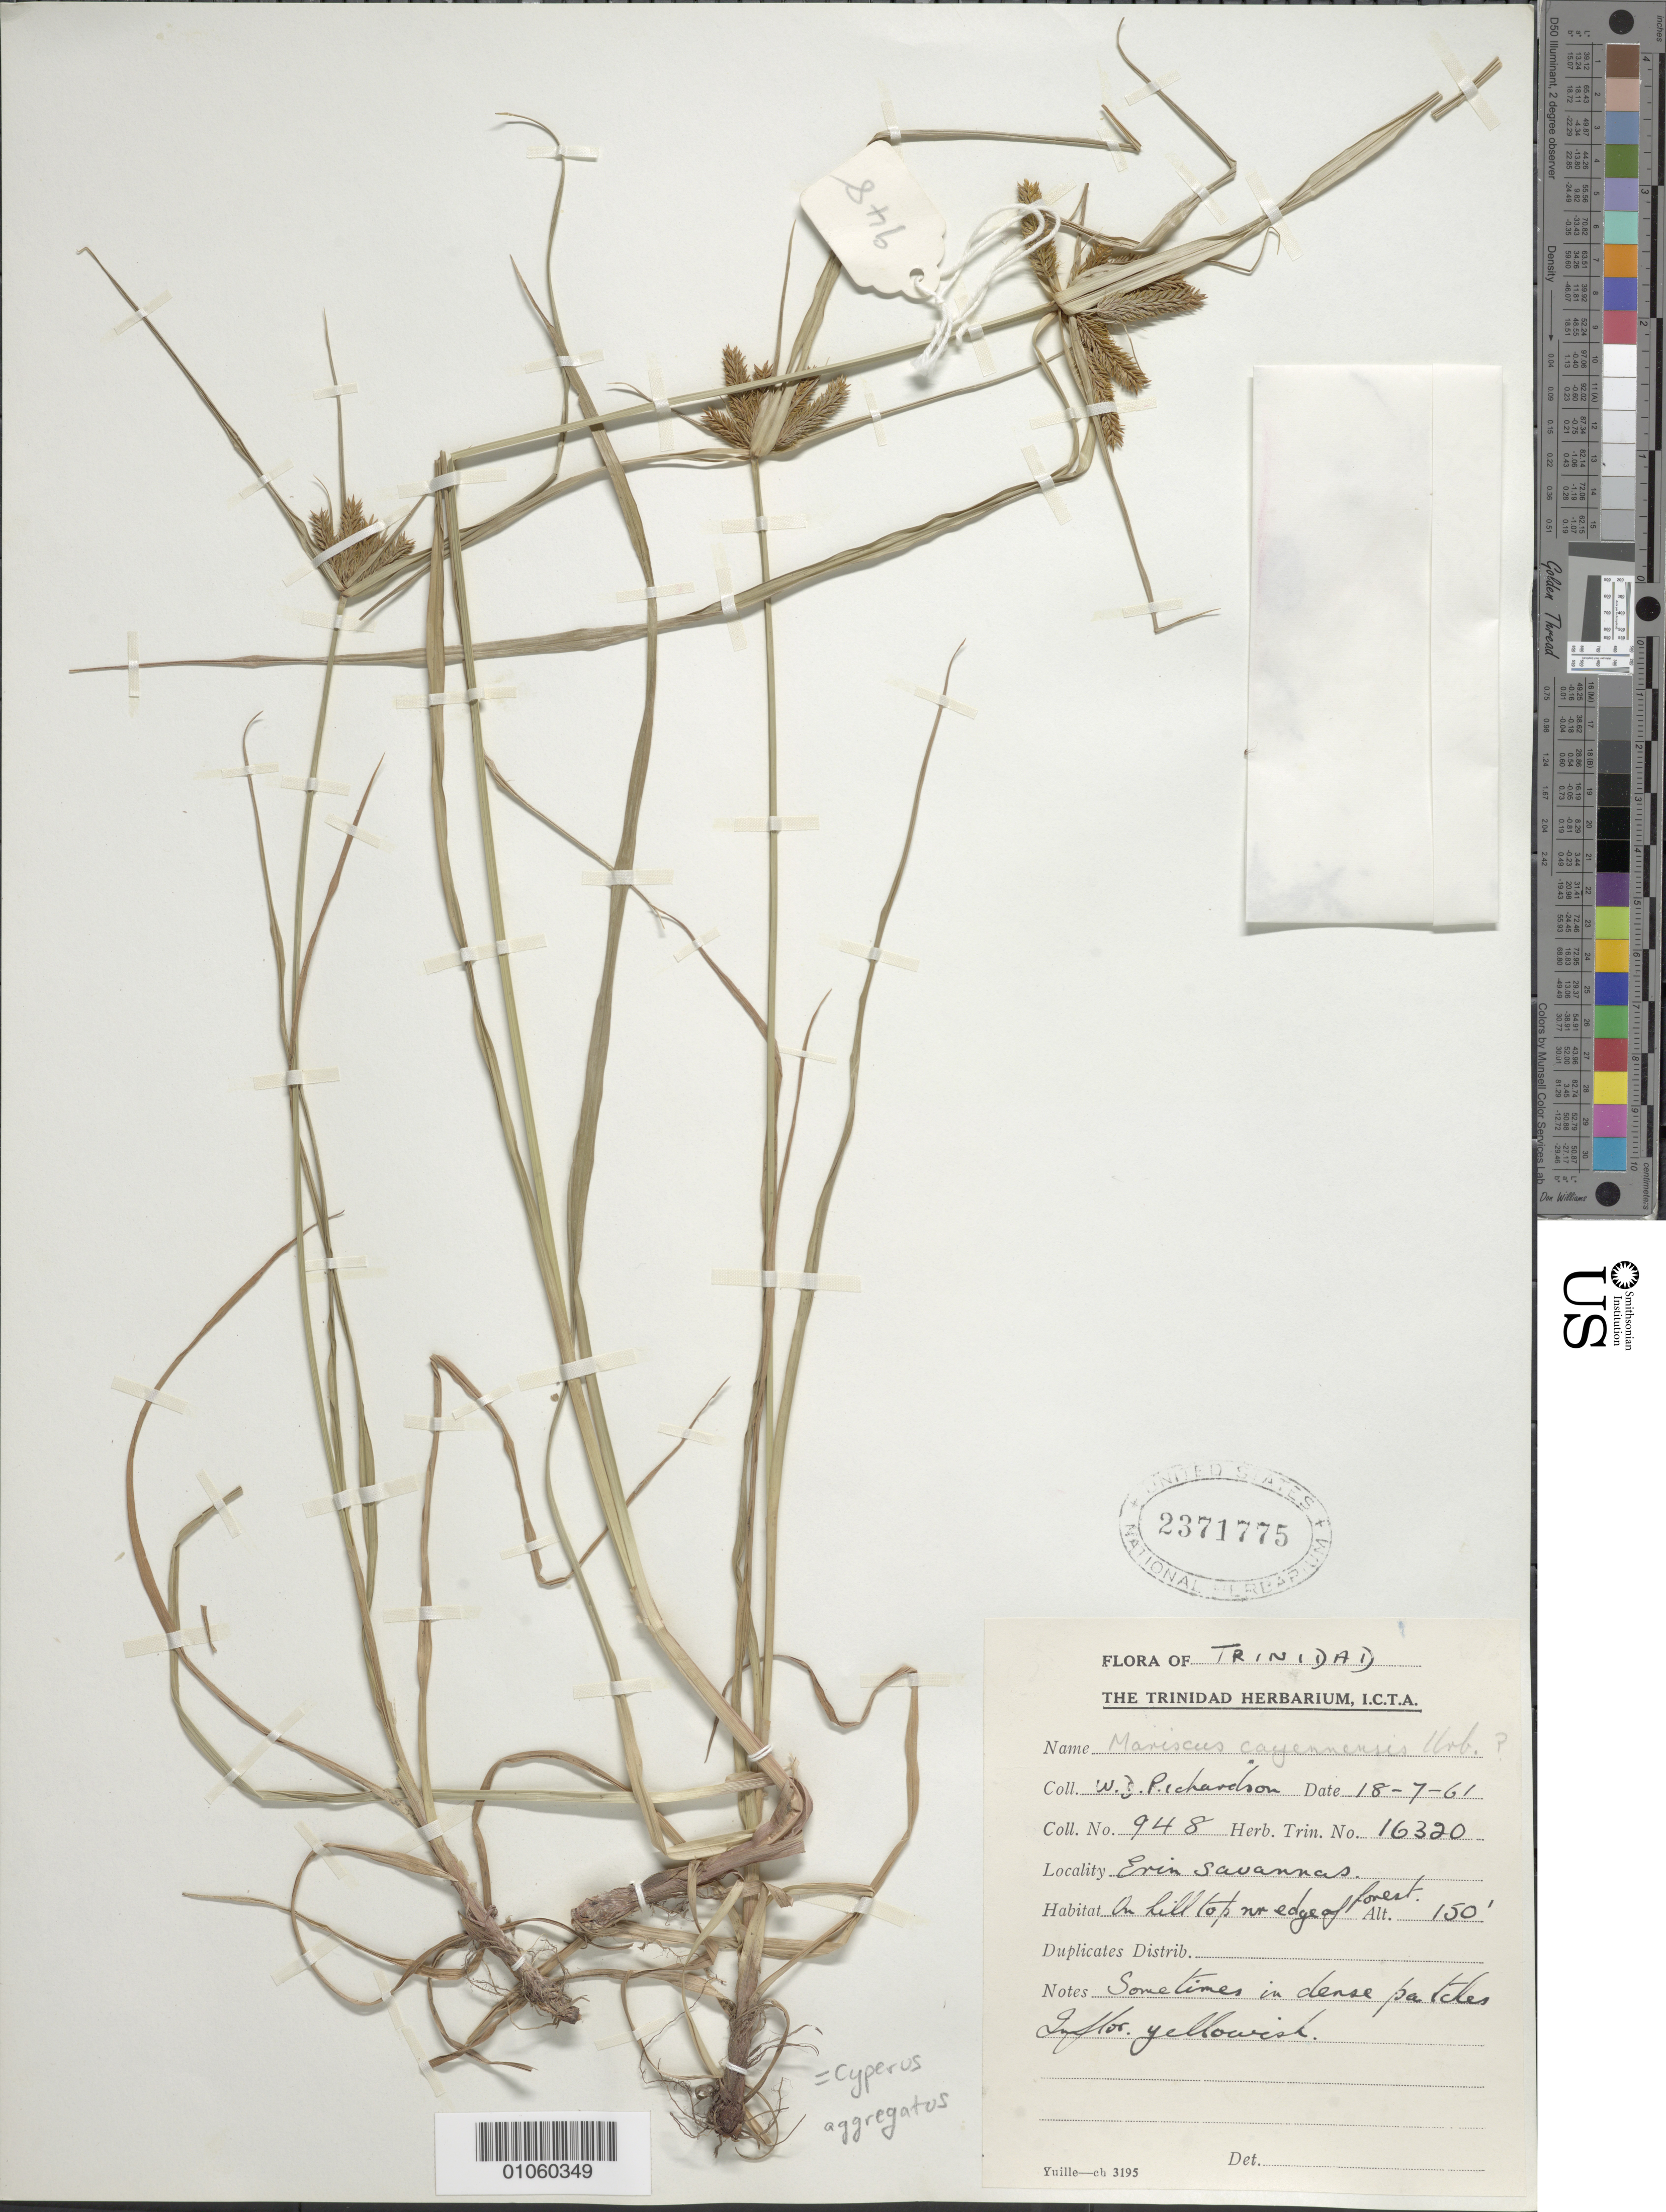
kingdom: Plantae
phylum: Tracheophyta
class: Liliopsida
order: Poales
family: Cyperaceae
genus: Cyperus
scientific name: Cyperus aggregatus var. aggregatus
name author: (Willd.) Endl.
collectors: W. D. Richardson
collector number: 948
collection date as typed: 18 Jul 1961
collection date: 1961-07-18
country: Trinidad and Tobago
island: Trinidad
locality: Erin savannas.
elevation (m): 46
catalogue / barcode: US 2371775